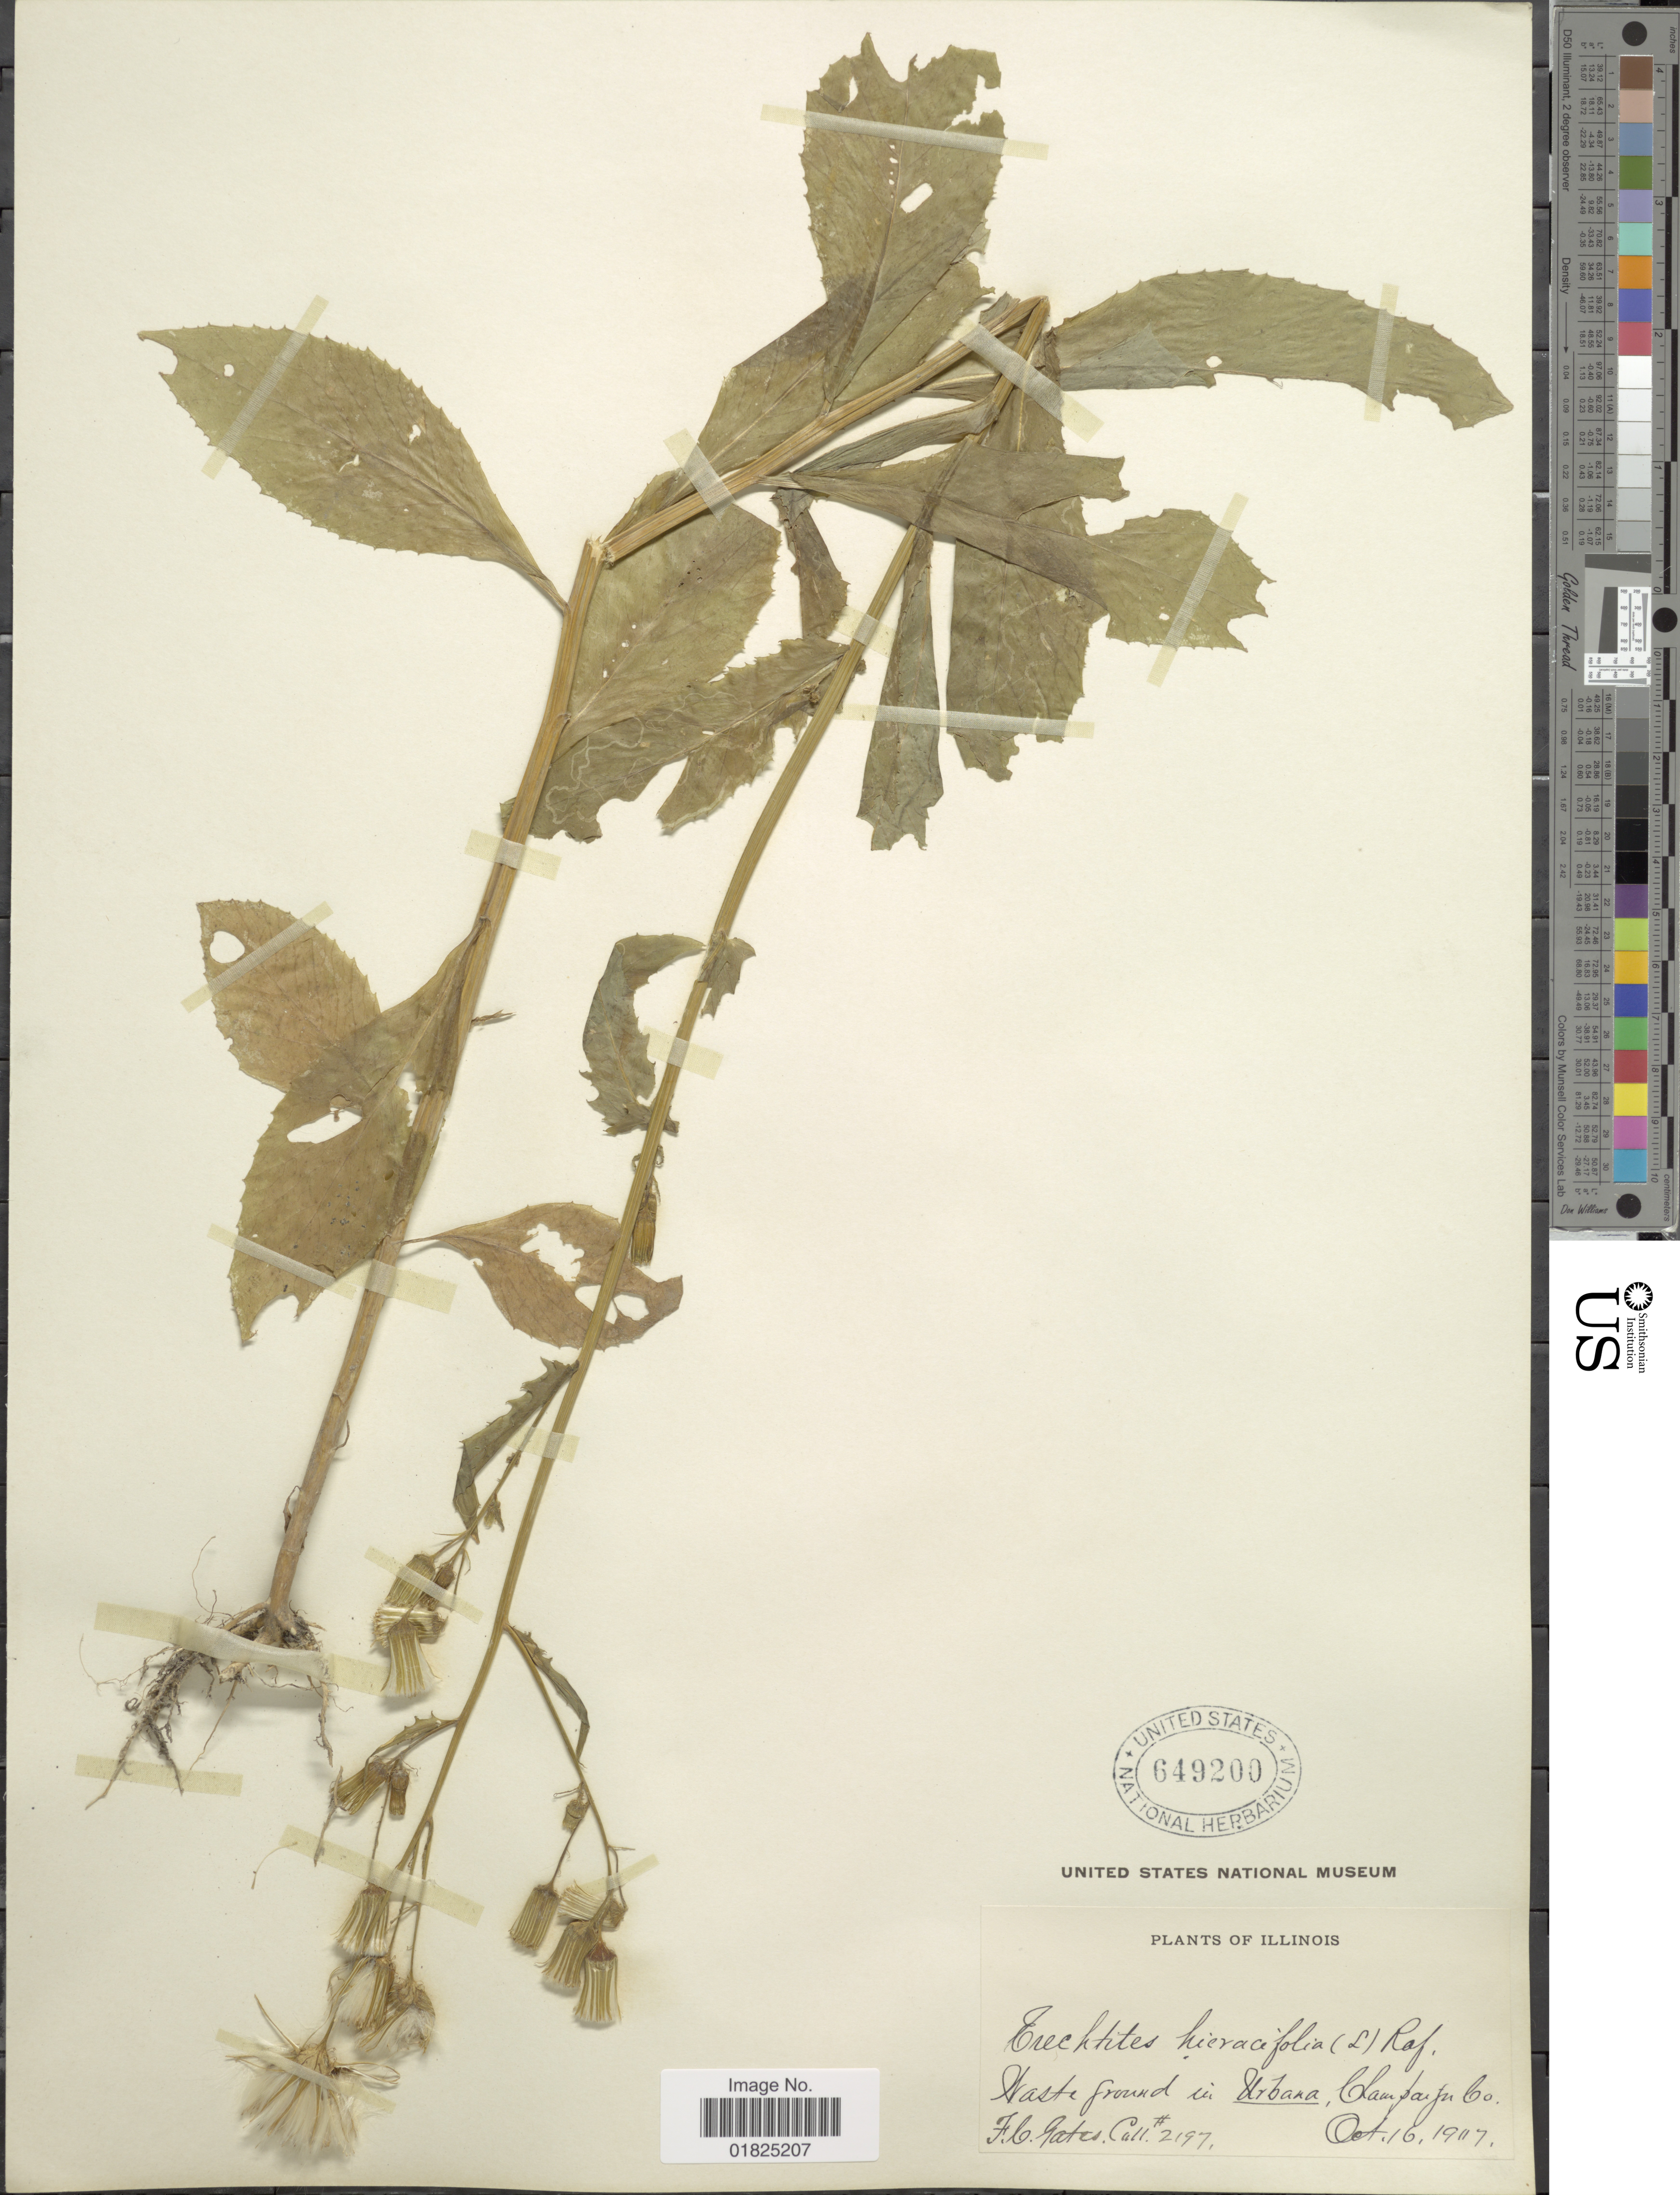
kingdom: Plantae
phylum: Tracheophyta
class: Magnoliopsida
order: Asterales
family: Asteraceae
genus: Erechtites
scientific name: Erechtites hieraciifolius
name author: (L.) Raf. ex DC.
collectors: F. C. Gates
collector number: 2197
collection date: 1907-10-16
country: United States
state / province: Illinois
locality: In Urbana, Champaign Co.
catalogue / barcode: US 649200